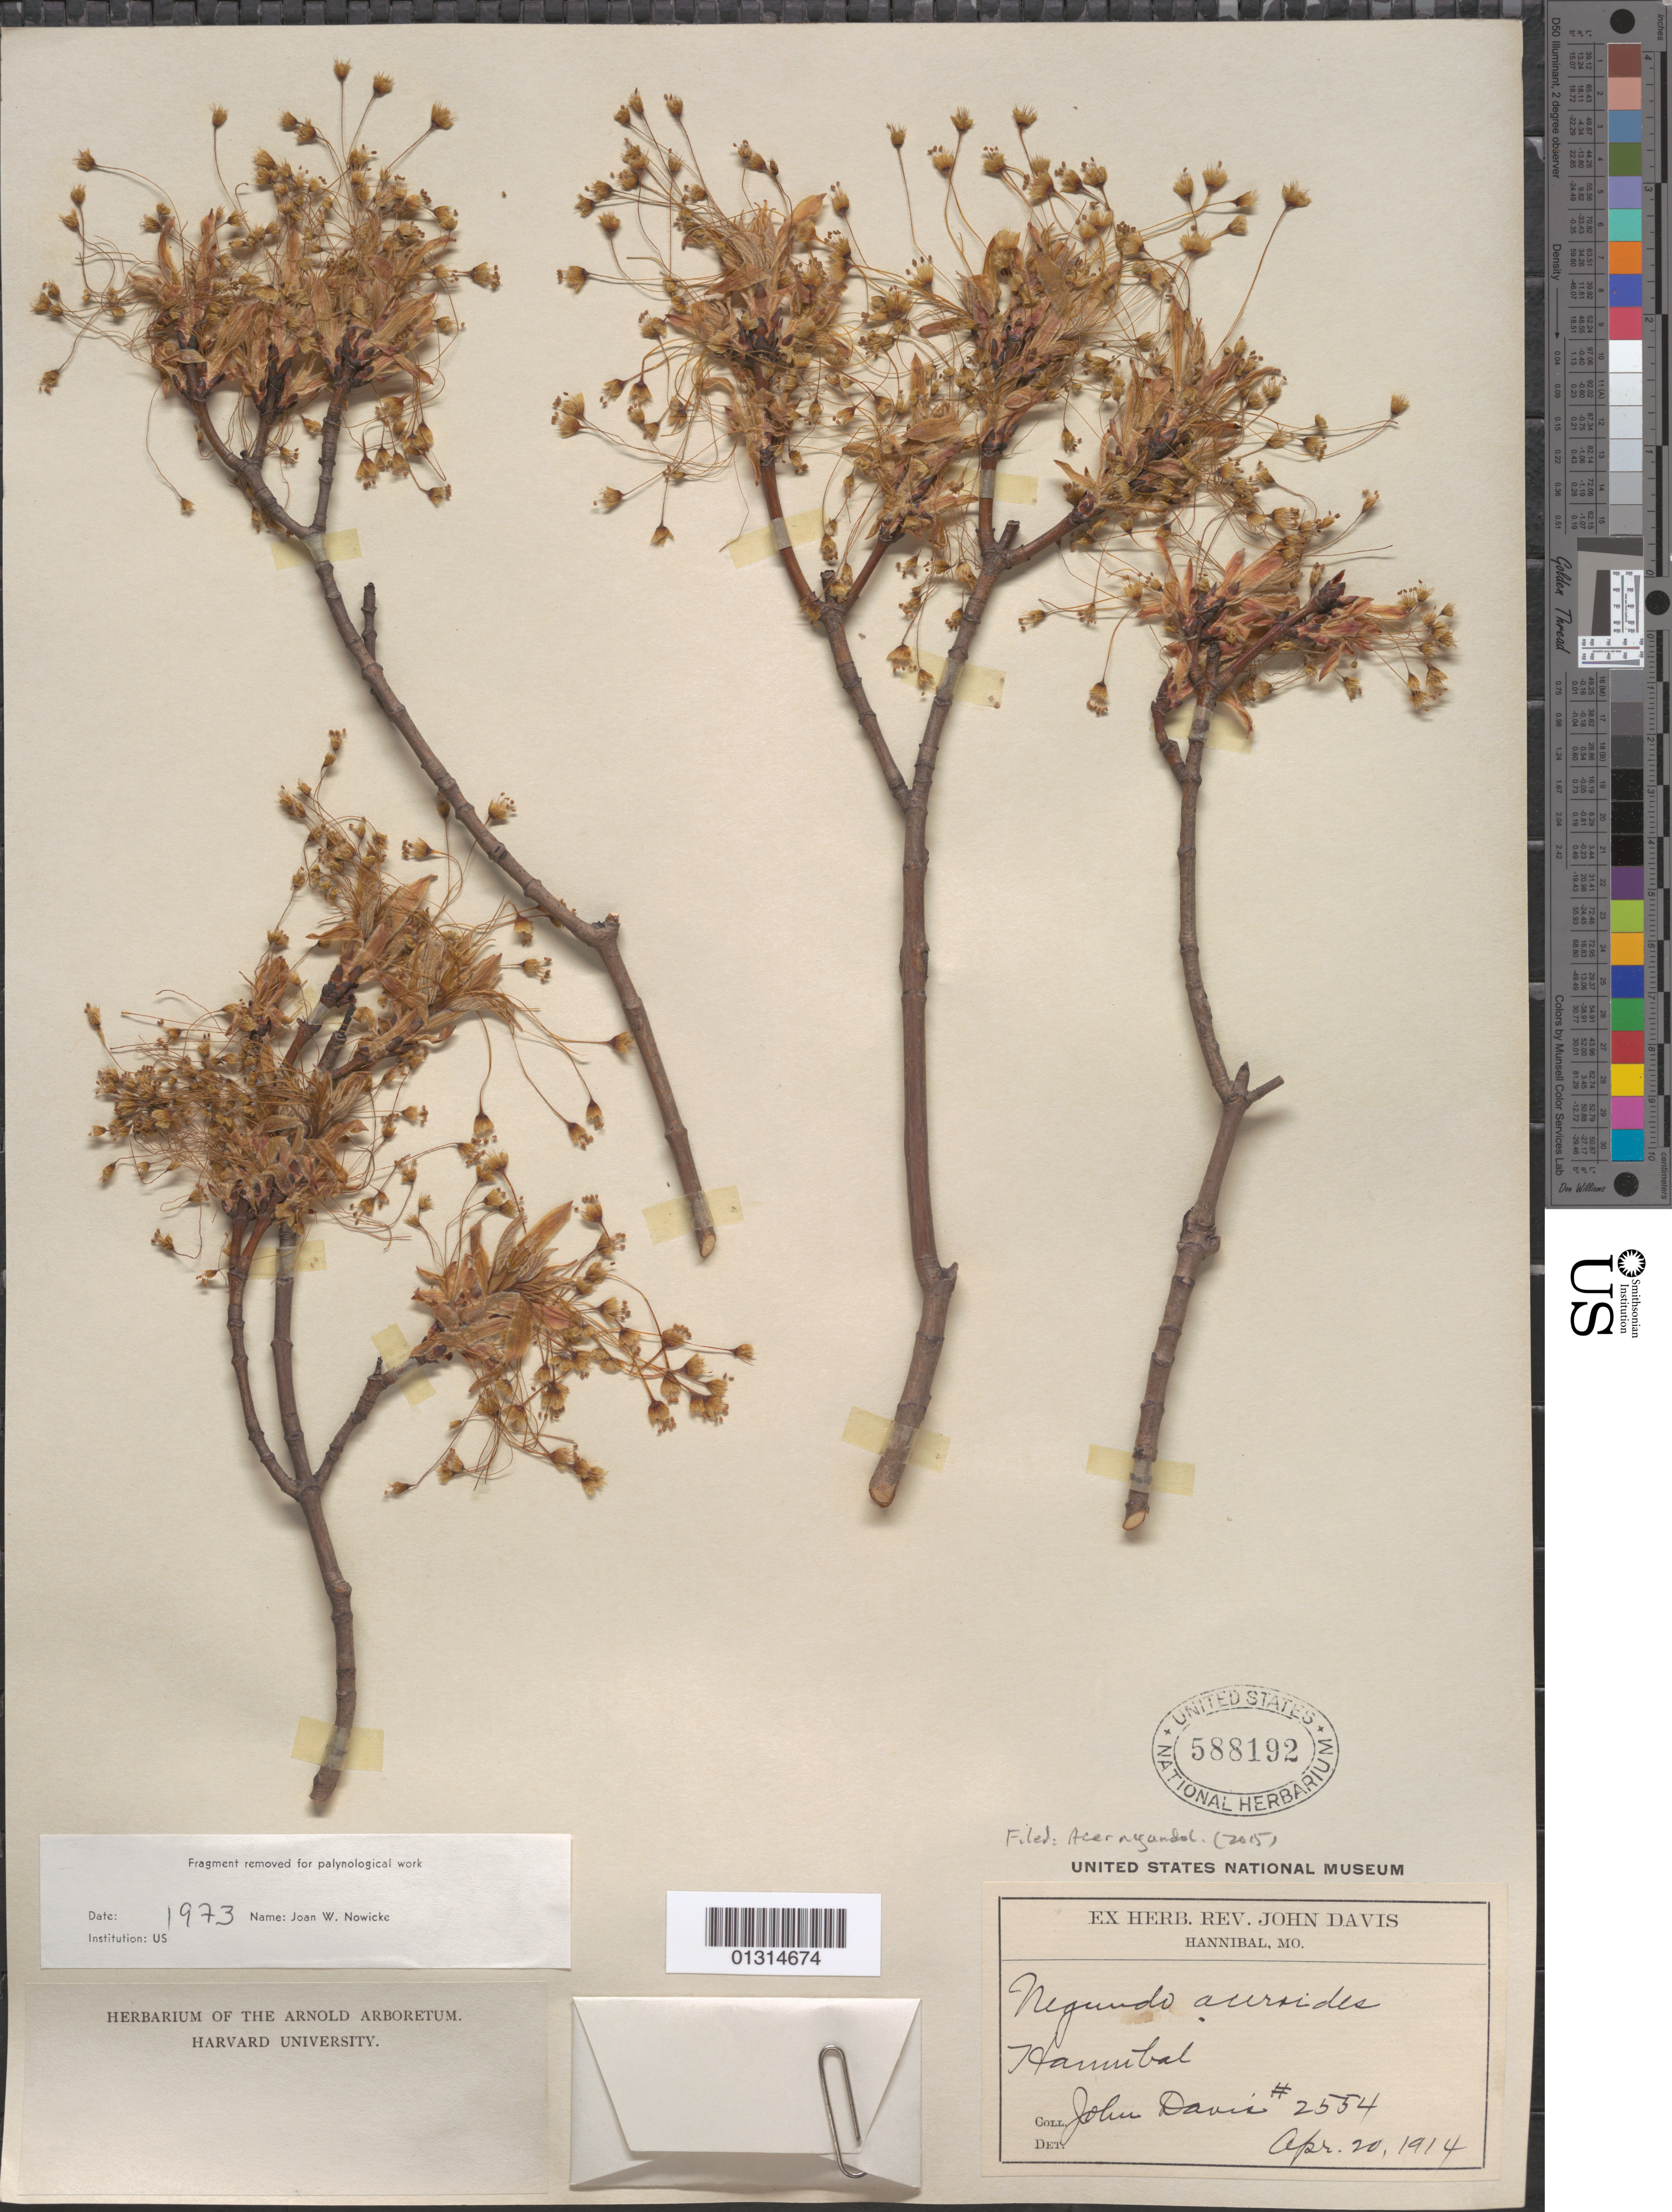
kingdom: Plantae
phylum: Tracheophyta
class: Magnoliopsida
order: Sapindales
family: Sapindaceae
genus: Acer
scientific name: Acer negundo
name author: L.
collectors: J. Davis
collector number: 2554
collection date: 1914-04-20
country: United States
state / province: Missouri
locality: Hannibal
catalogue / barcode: US 588192